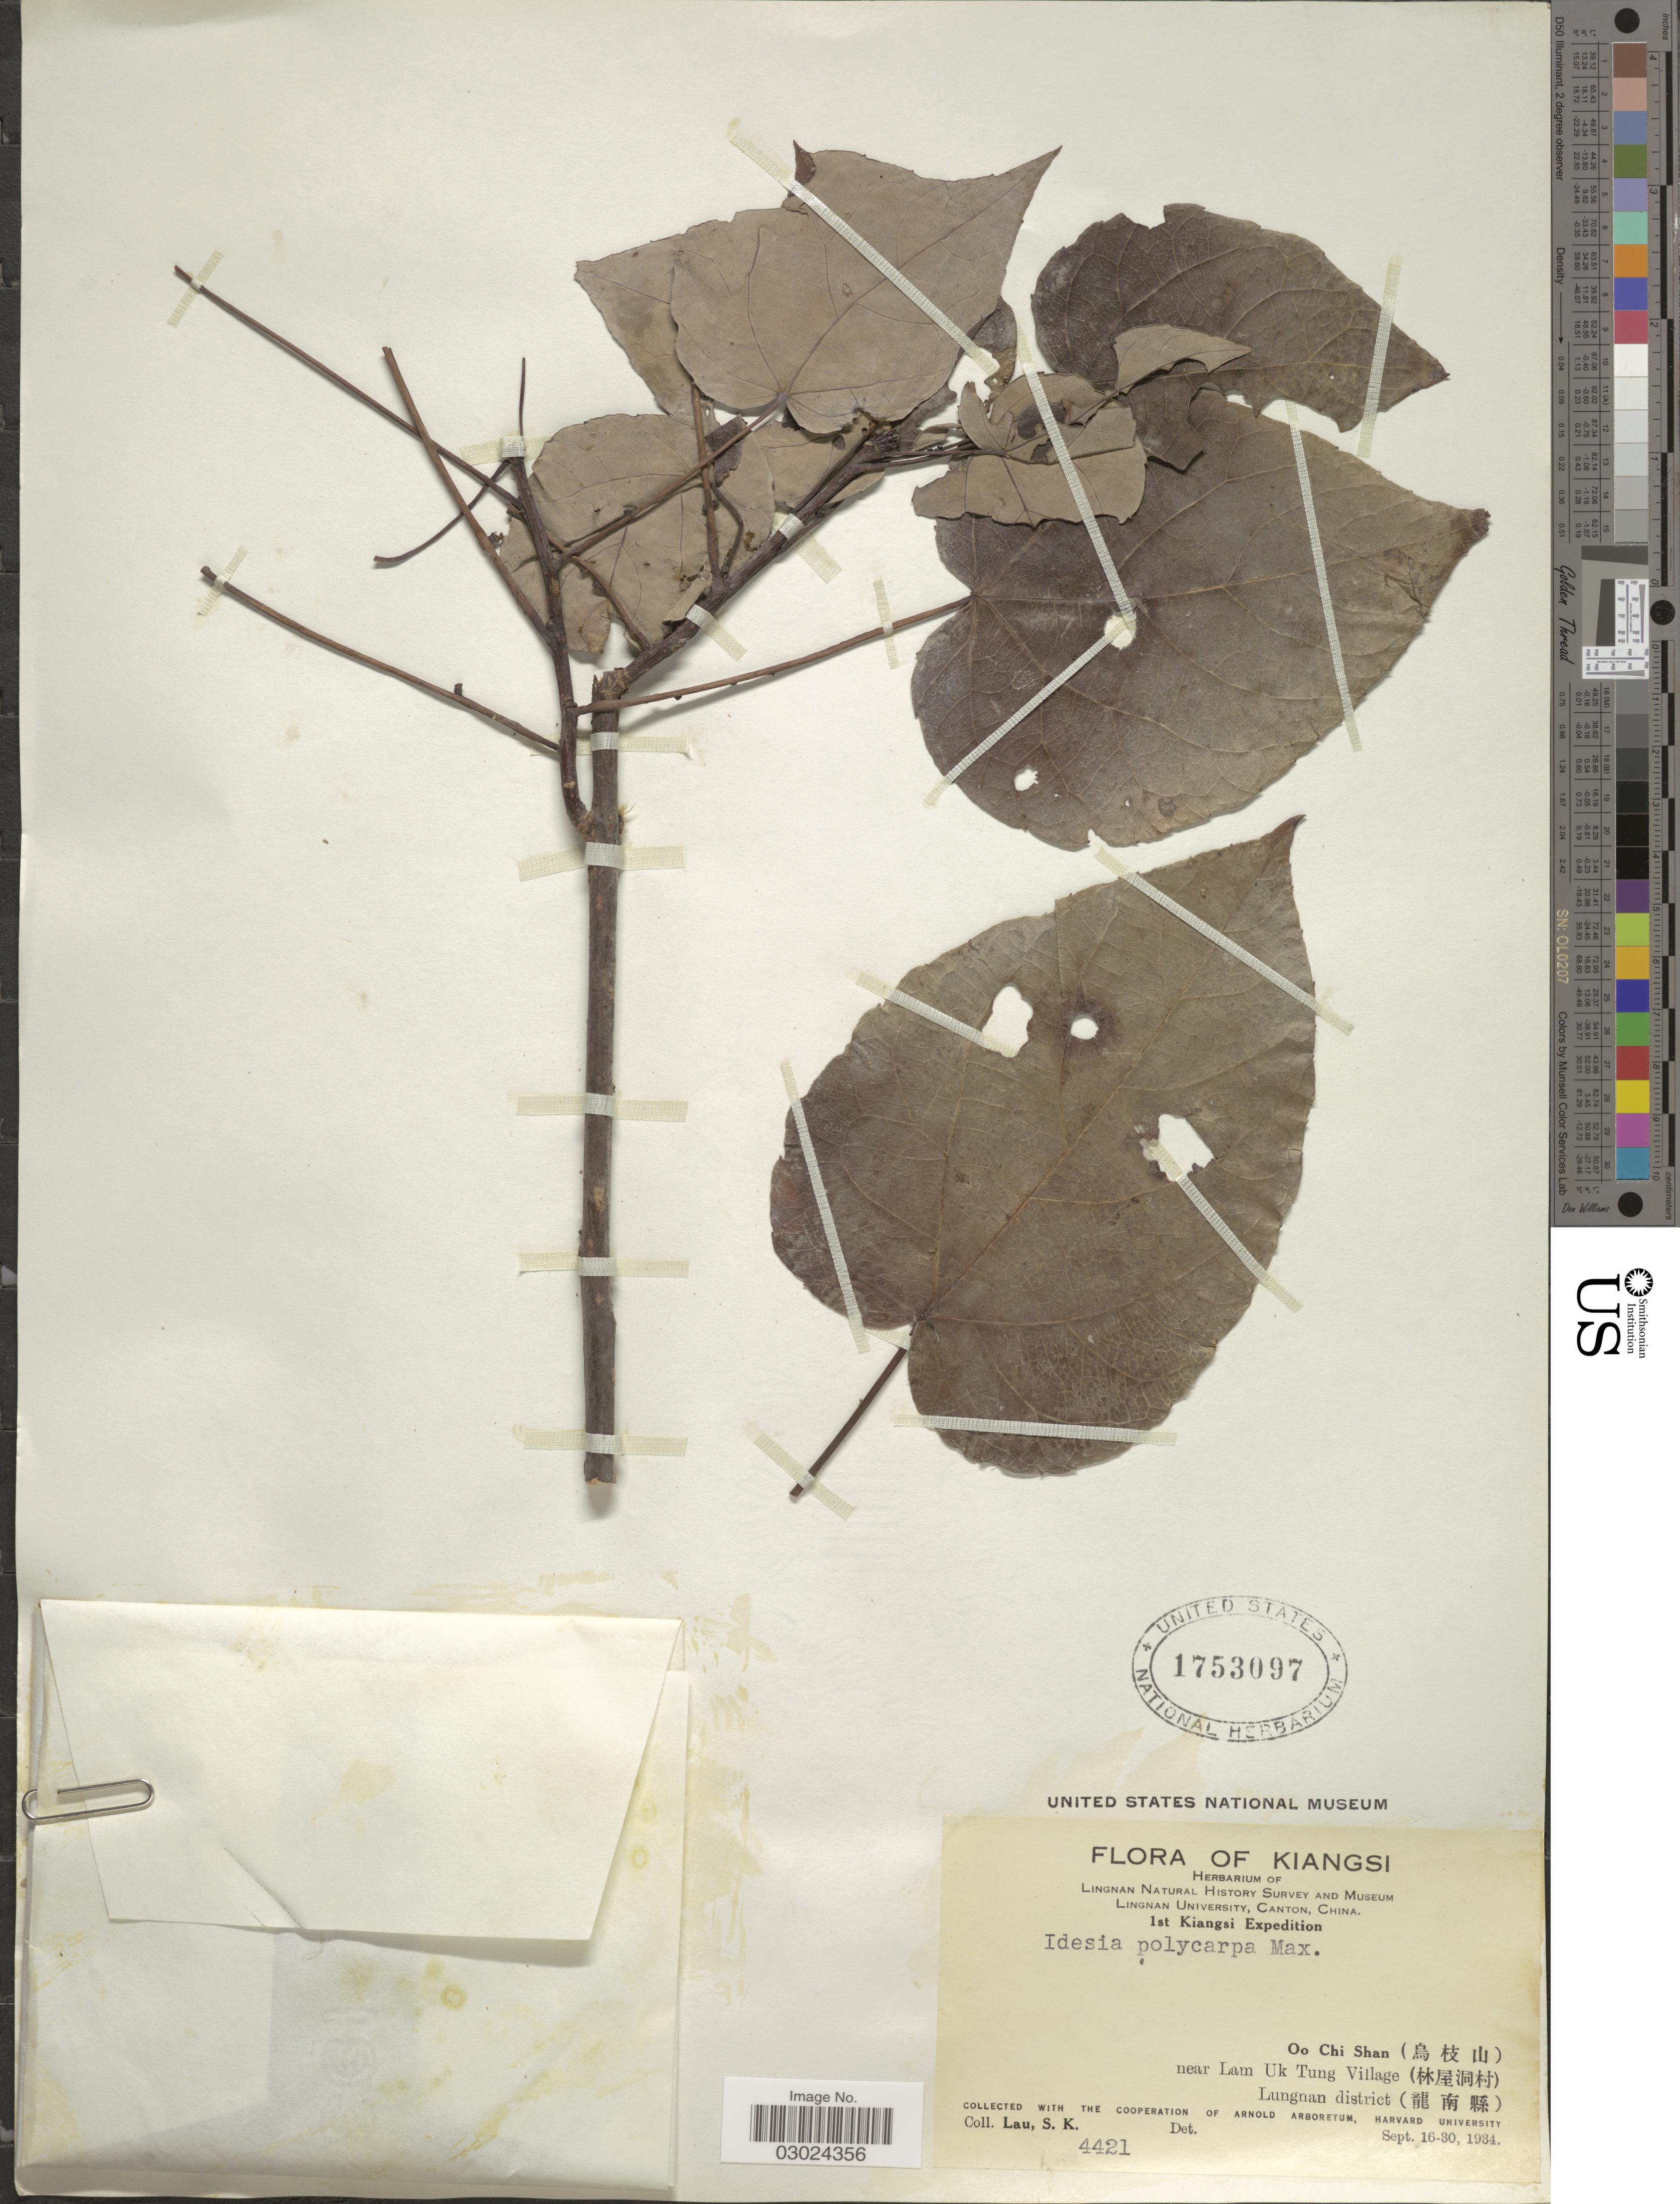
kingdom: Plantae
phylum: Tracheophyta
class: Magnoliopsida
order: Malpighiales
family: Salicaceae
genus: Idesia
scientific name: Idesia polycarpa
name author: Maxim.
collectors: S. K. Lau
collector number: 4421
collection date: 1934-09-16/1934-09-30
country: China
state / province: Jiangxi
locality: Kiangsi. Oo Chi Shan (X) near Lam Uk Tung Village (X). Lungnan district (X).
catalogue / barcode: US 1753097